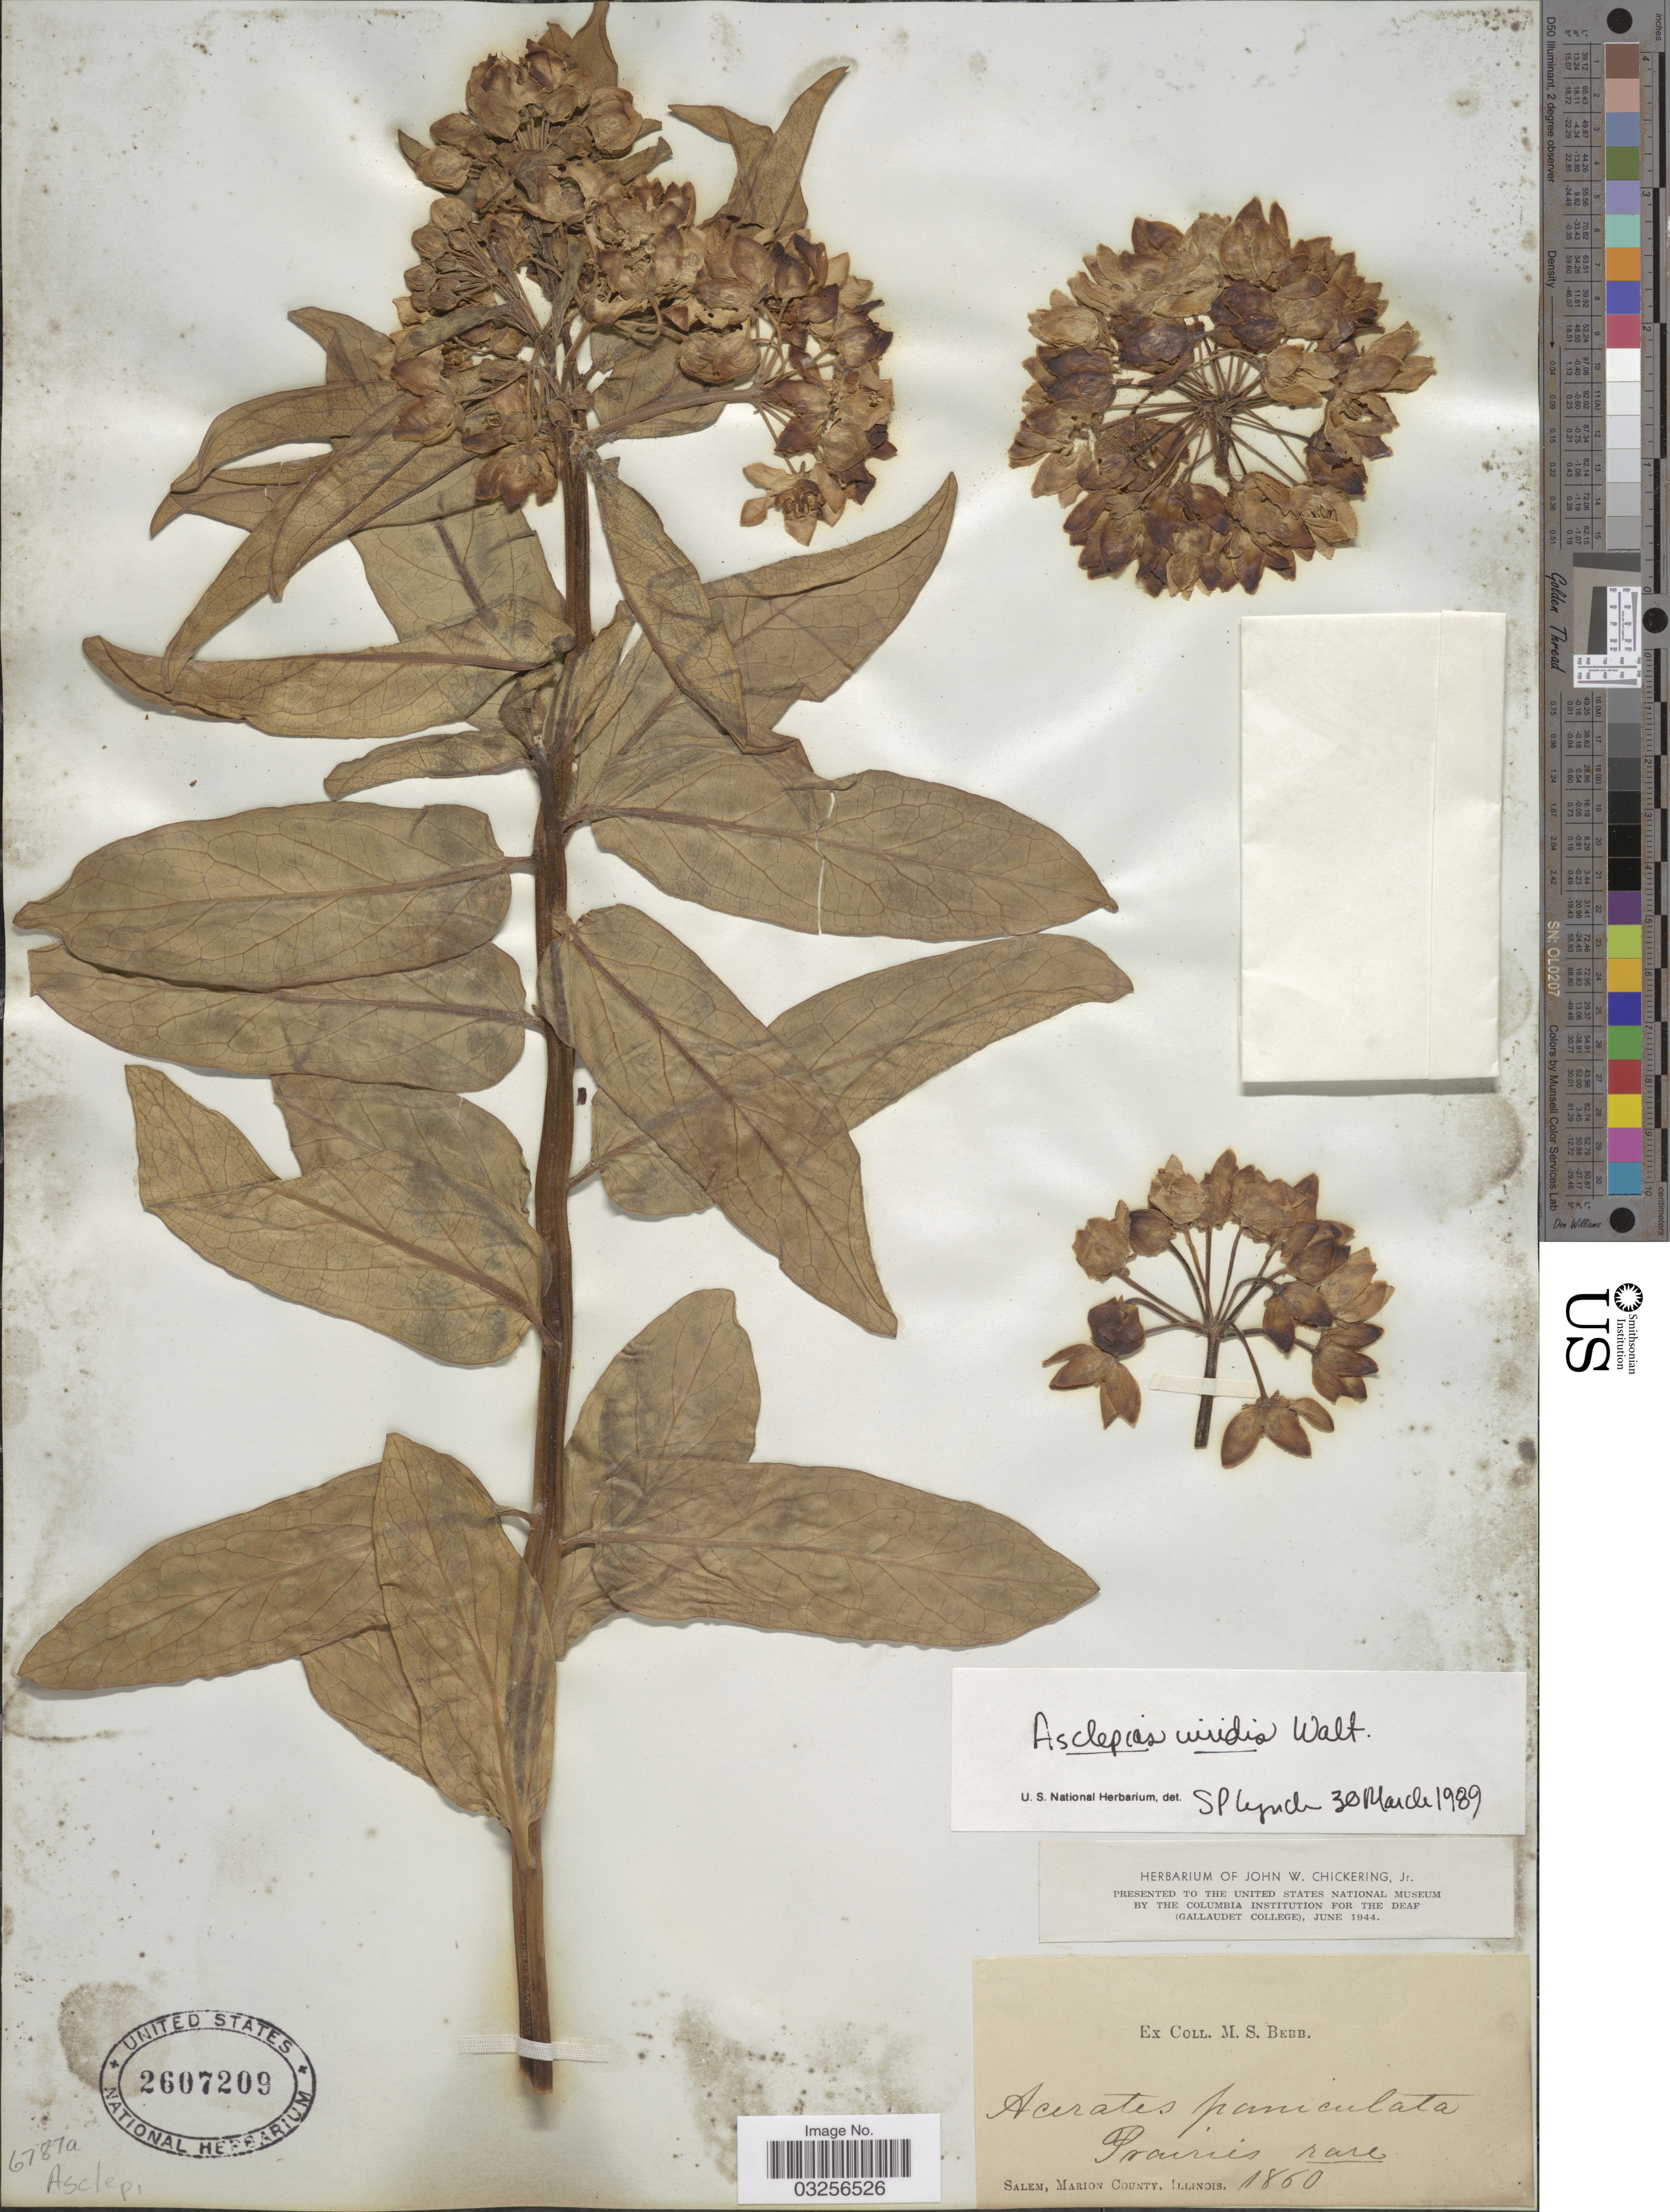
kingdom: Plantae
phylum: Tracheophyta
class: Magnoliopsida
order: Gentianales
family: Apocynaceae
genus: Asclepias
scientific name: Asclepias viridis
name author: Walter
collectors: M. Bebb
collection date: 1860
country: United States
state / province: Illinois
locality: Salem, Marion County.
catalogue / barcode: US 2607209